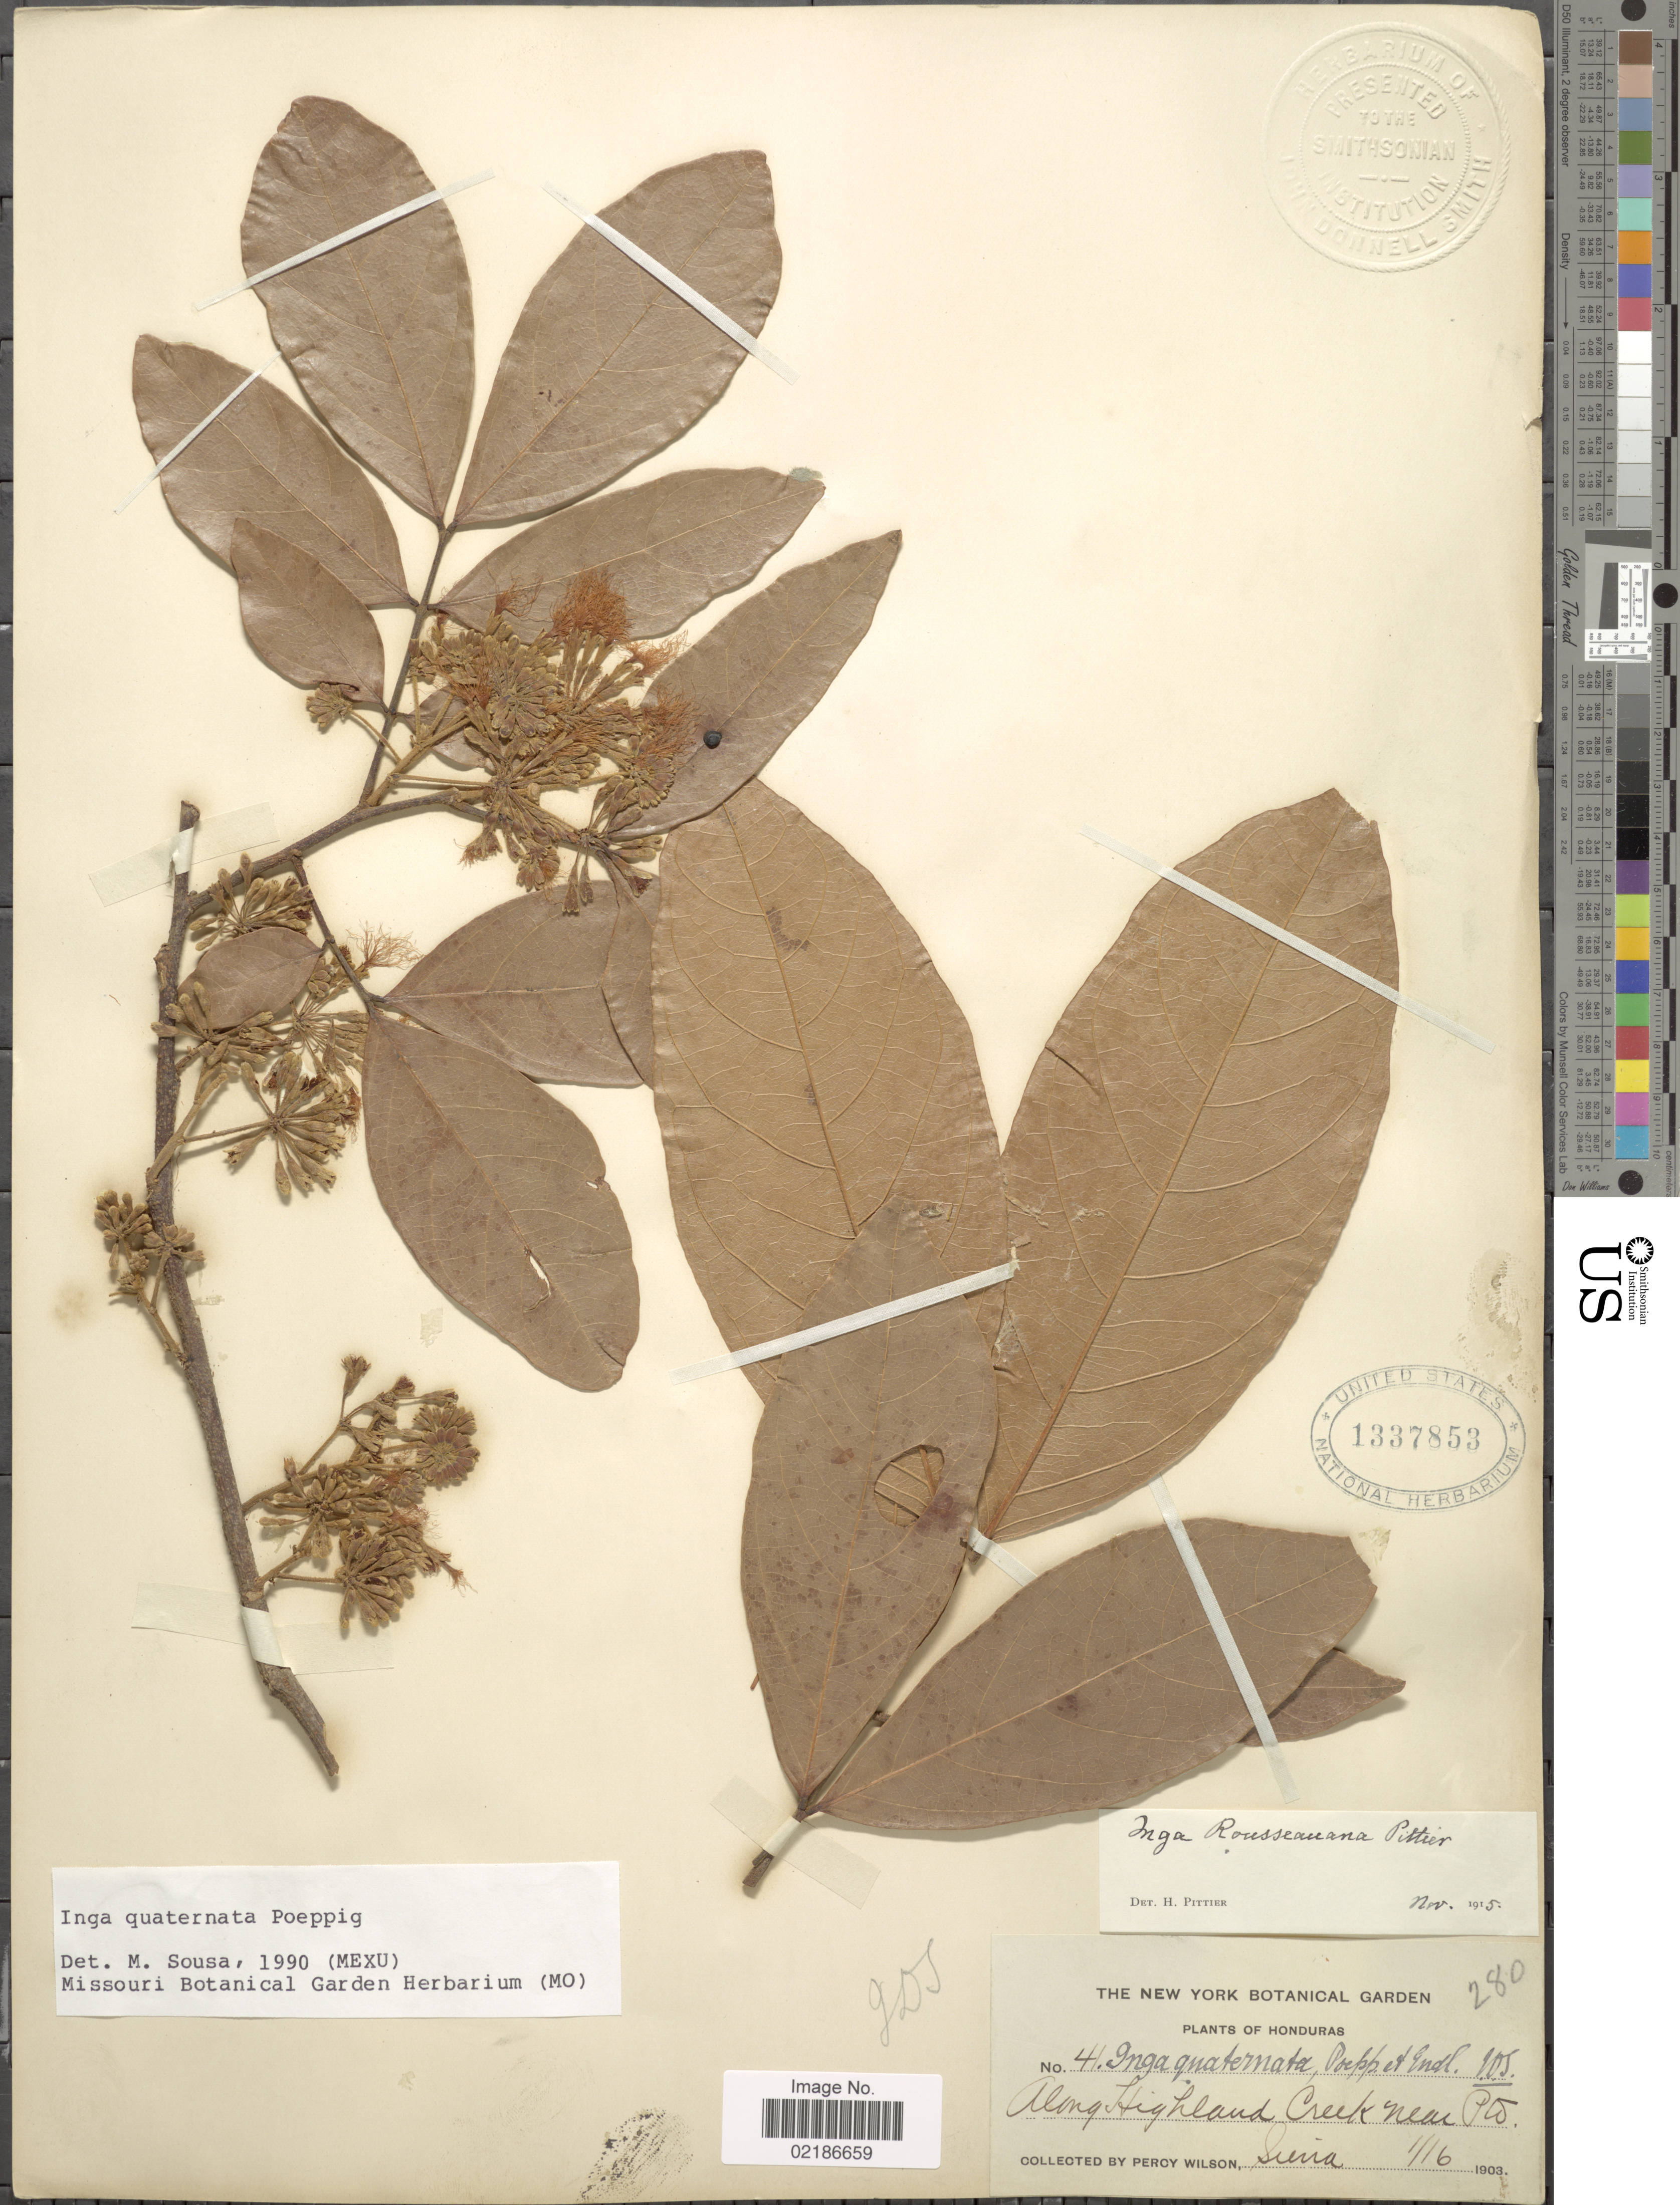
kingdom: Plantae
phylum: Tracheophyta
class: Magnoliopsida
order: Fabales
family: Fabaceae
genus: Inga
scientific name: Inga quaternata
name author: Poepp. & Endl.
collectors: P. Wilson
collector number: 41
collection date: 1903-01-16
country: Honduras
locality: Along Highland Creek near Pto Sierra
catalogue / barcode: US 1337853